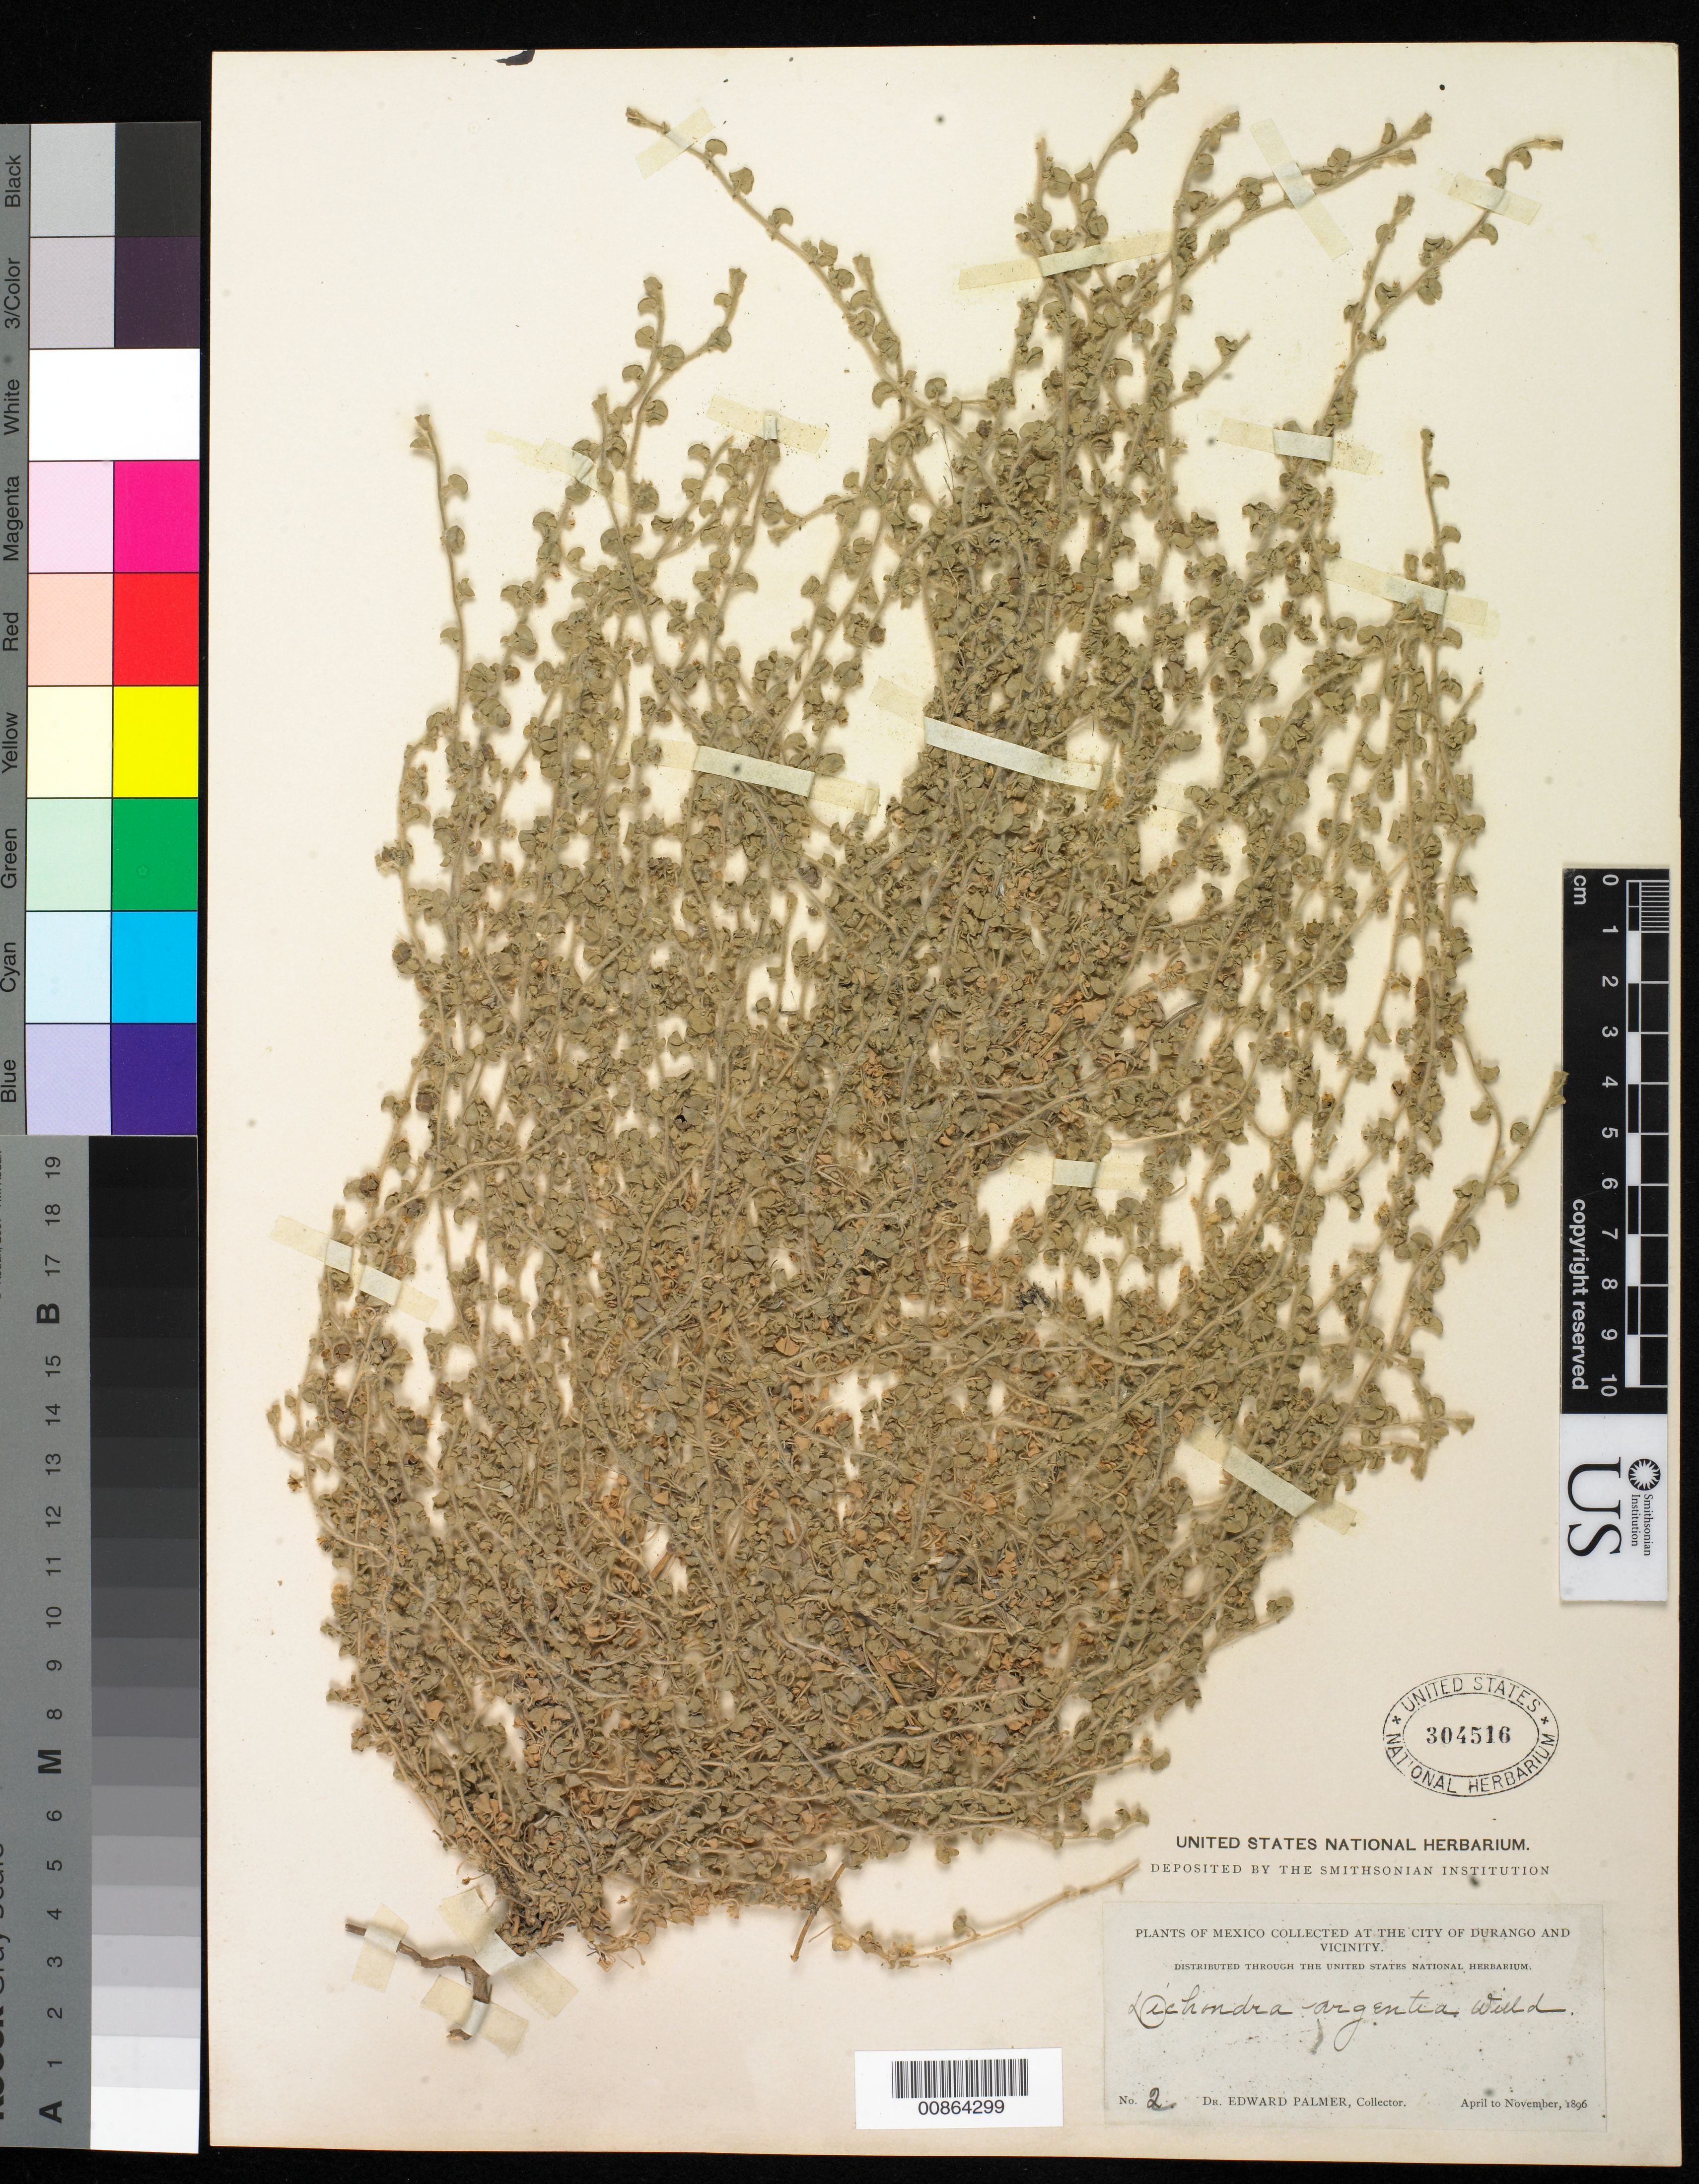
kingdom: Plantae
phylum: Tracheophyta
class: Magnoliopsida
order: Solanales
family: Convolvulaceae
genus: Dichondra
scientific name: Dichondra argentea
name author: Humb. & Bonpl. ex Willd.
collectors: E. Palmer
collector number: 2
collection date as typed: Apr 1896 to -- Nov 1896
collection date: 1896-04/1896-11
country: Mexico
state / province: Durango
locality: City of Durango and vicinity.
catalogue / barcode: US 304516